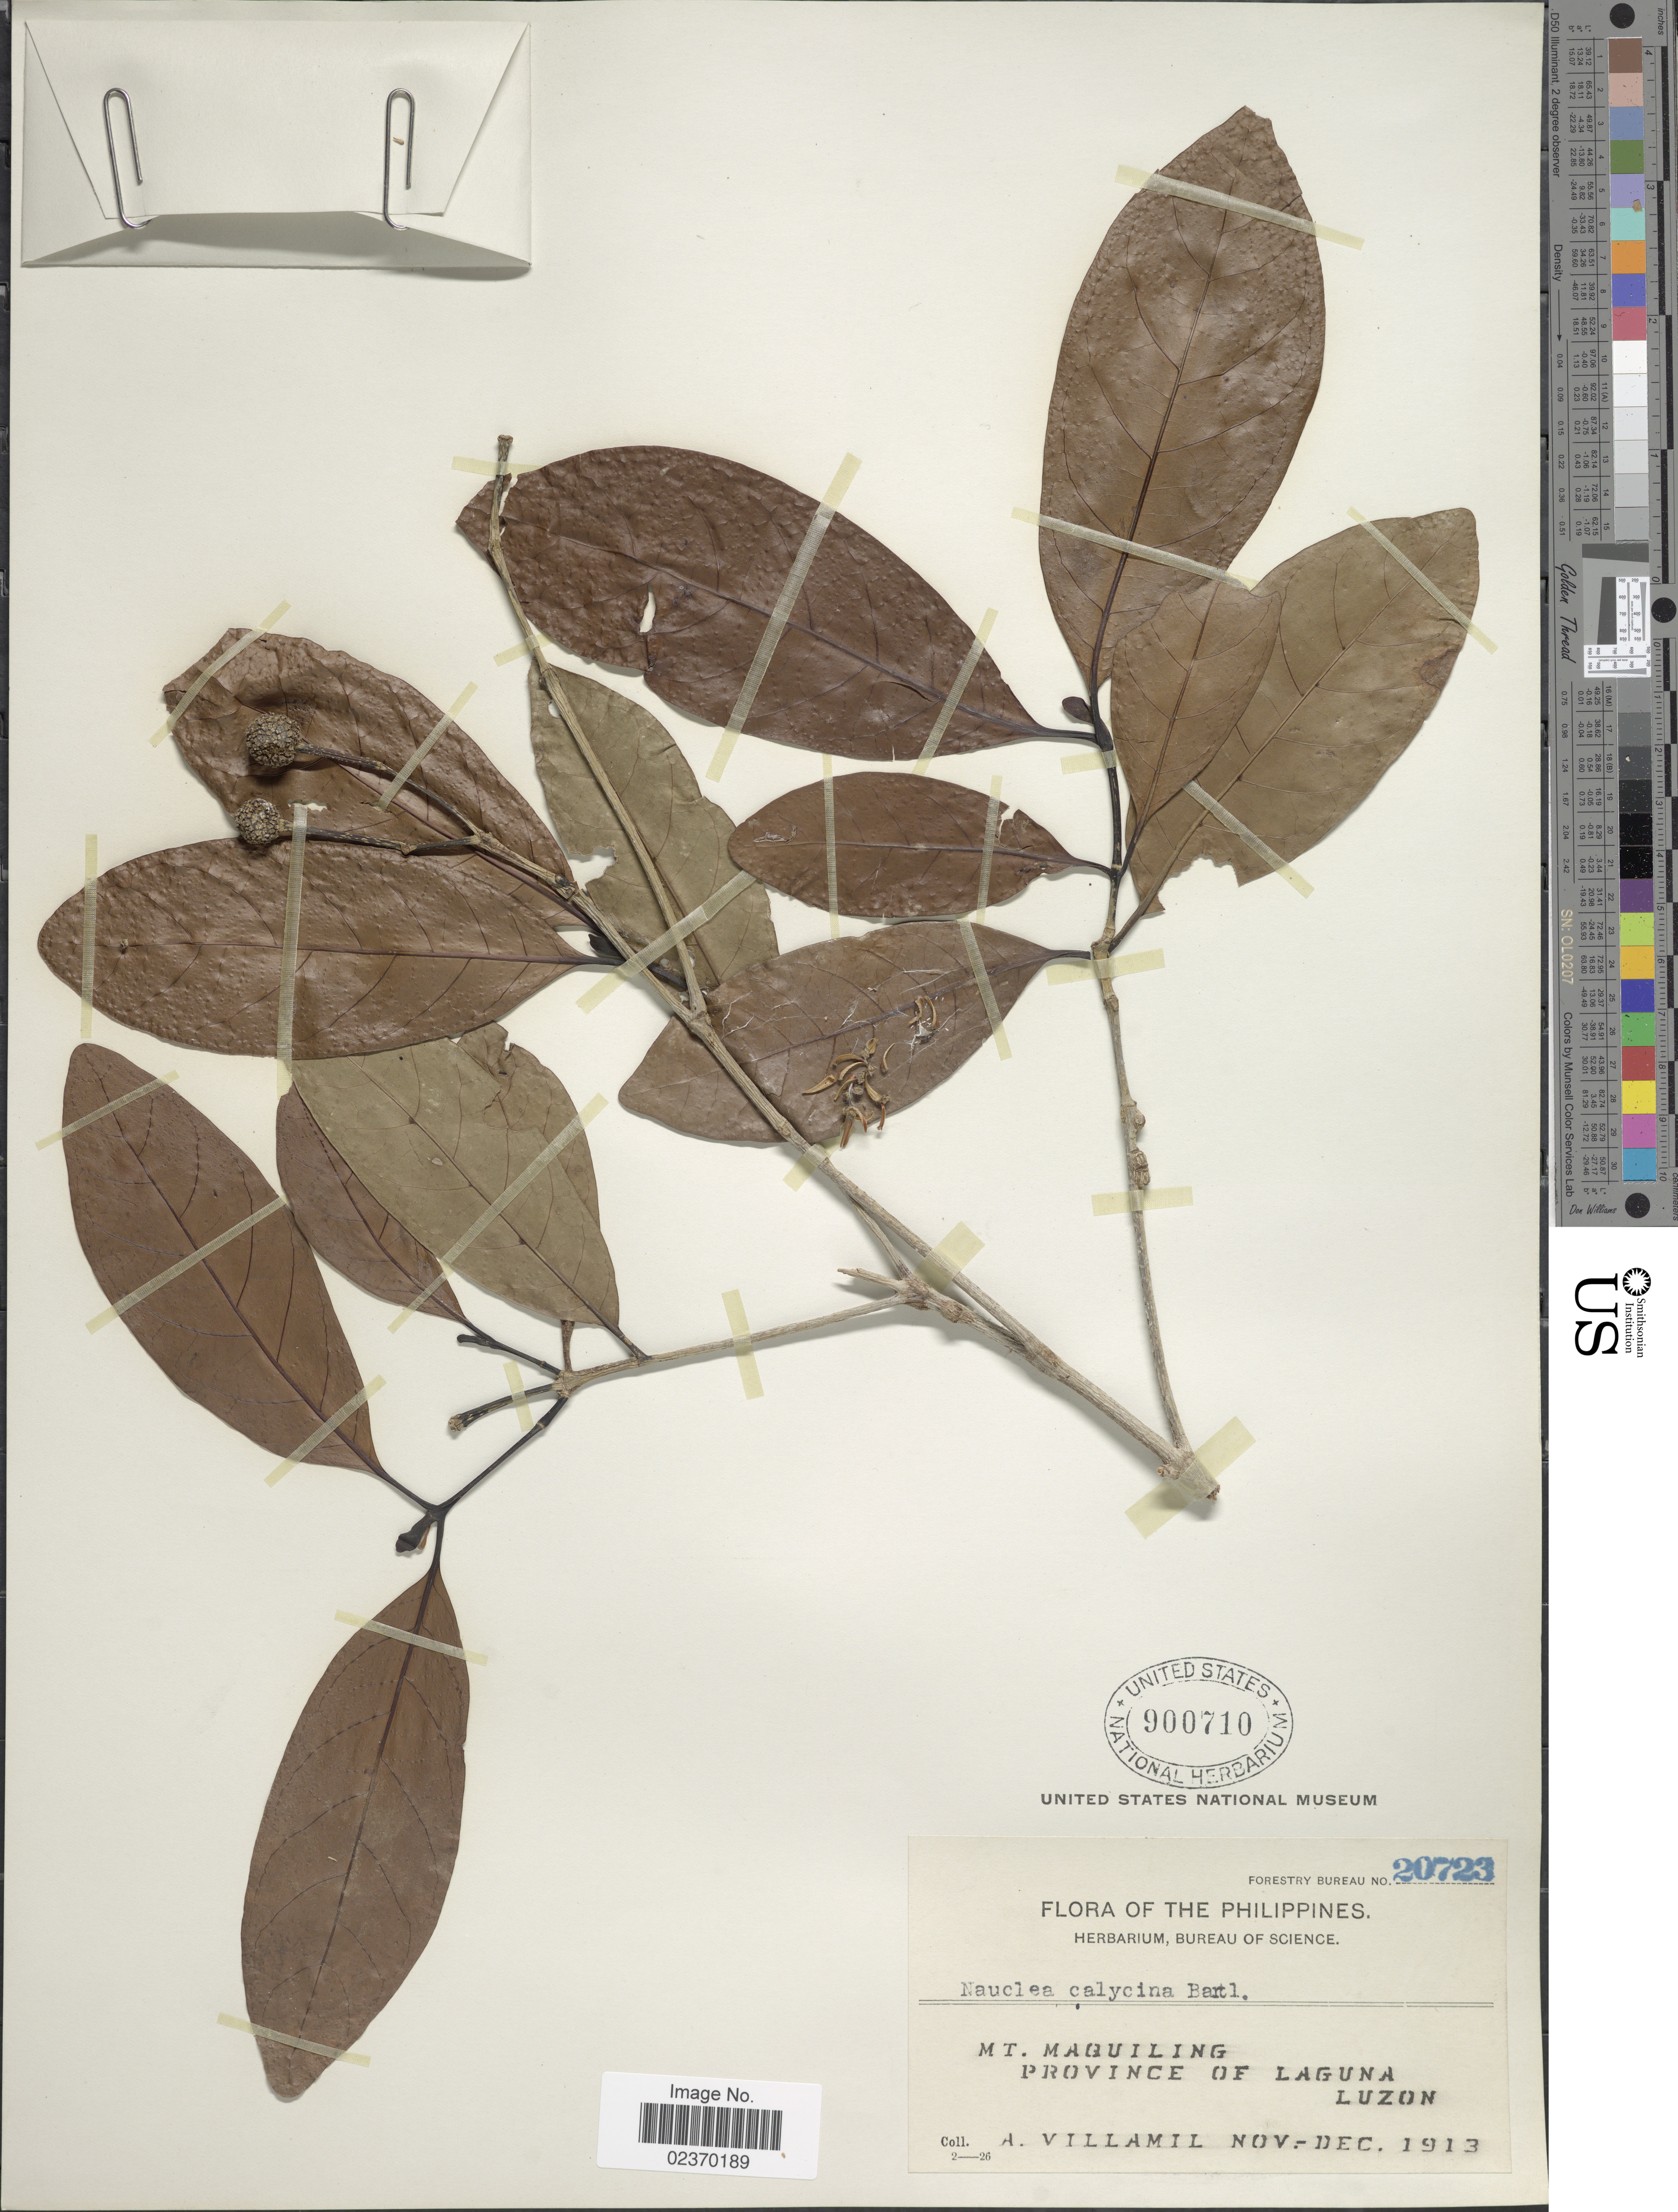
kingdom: Plantae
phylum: Tracheophyta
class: Magnoliopsida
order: Gentianales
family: Rubiaceae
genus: Neonauclea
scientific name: Neonauclea calycina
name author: (Bartl. ex DC.) Merr.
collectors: A. Villamil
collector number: Forestry Bureau 20723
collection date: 1913-11/1913-12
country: Philippines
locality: Mt Maquiling, Province of Laguna, Luzon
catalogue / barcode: US 900710